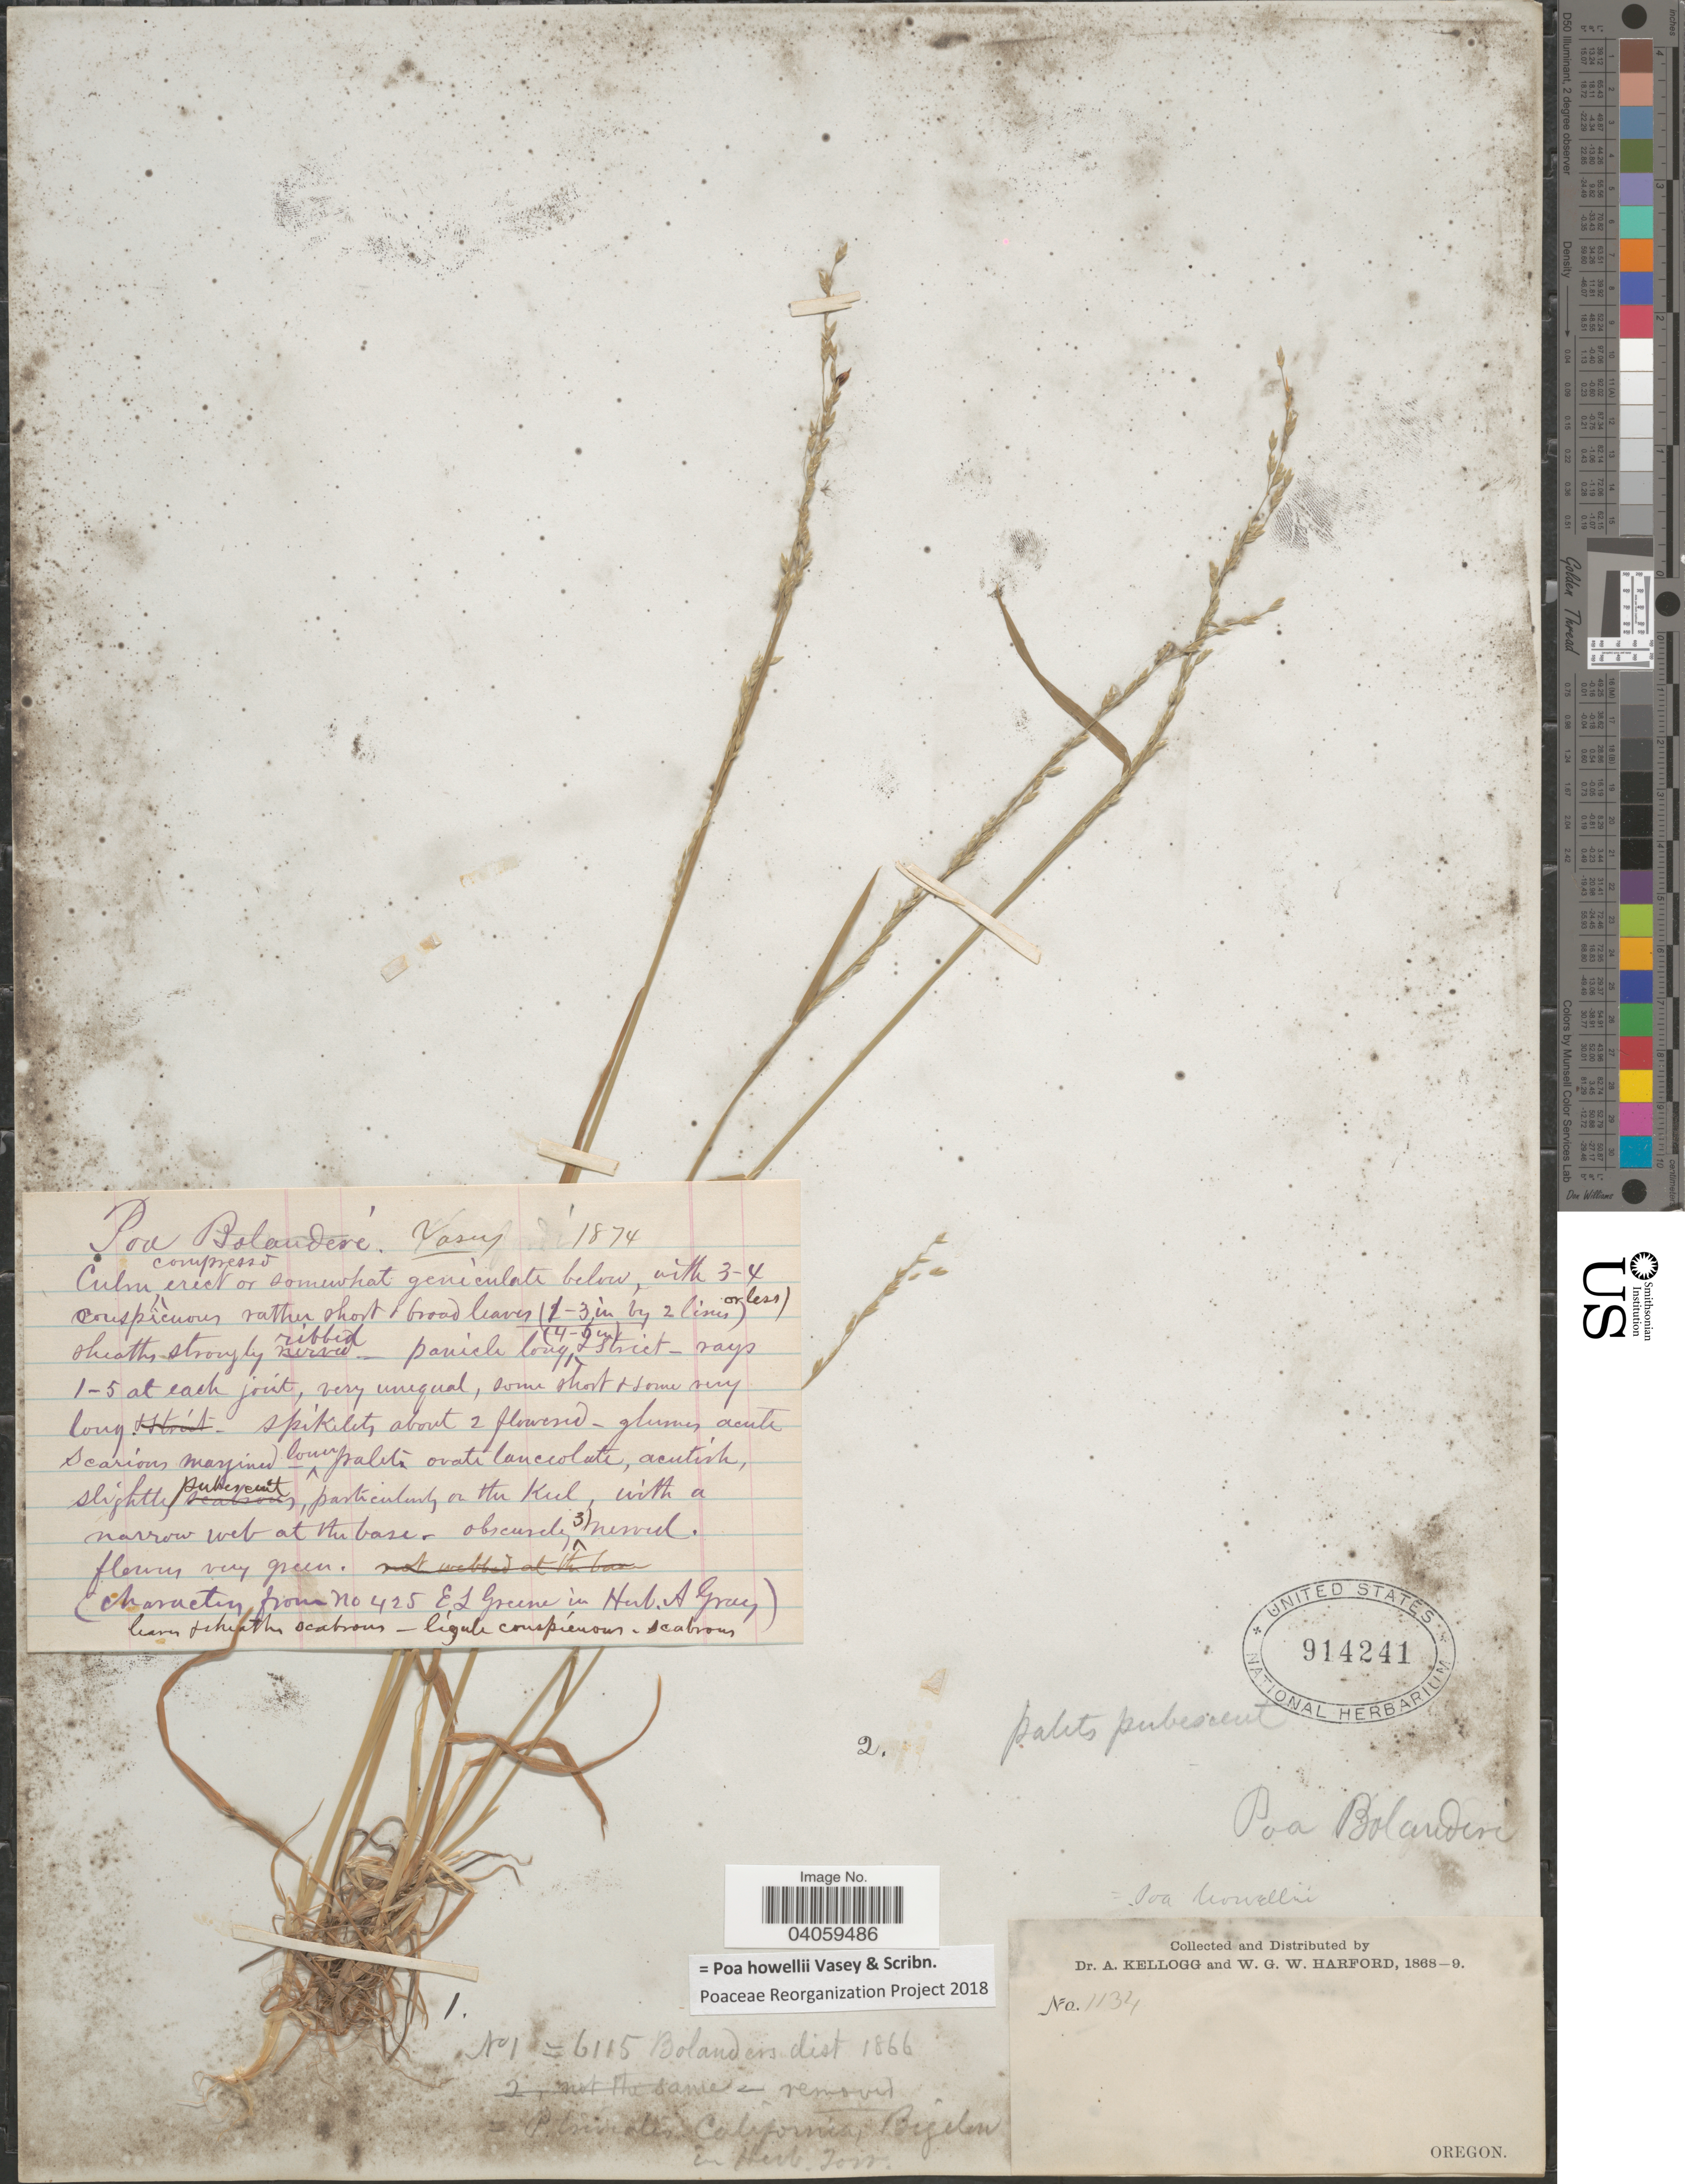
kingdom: Plantae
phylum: Tracheophyta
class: Liliopsida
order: Poales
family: Poaceae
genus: Poa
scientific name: Poa howellii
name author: Vasey & Scribn.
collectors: A. Kellogg & W. G. W. Harford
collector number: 1134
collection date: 1868/1869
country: United States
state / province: Oregon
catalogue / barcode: US 914241